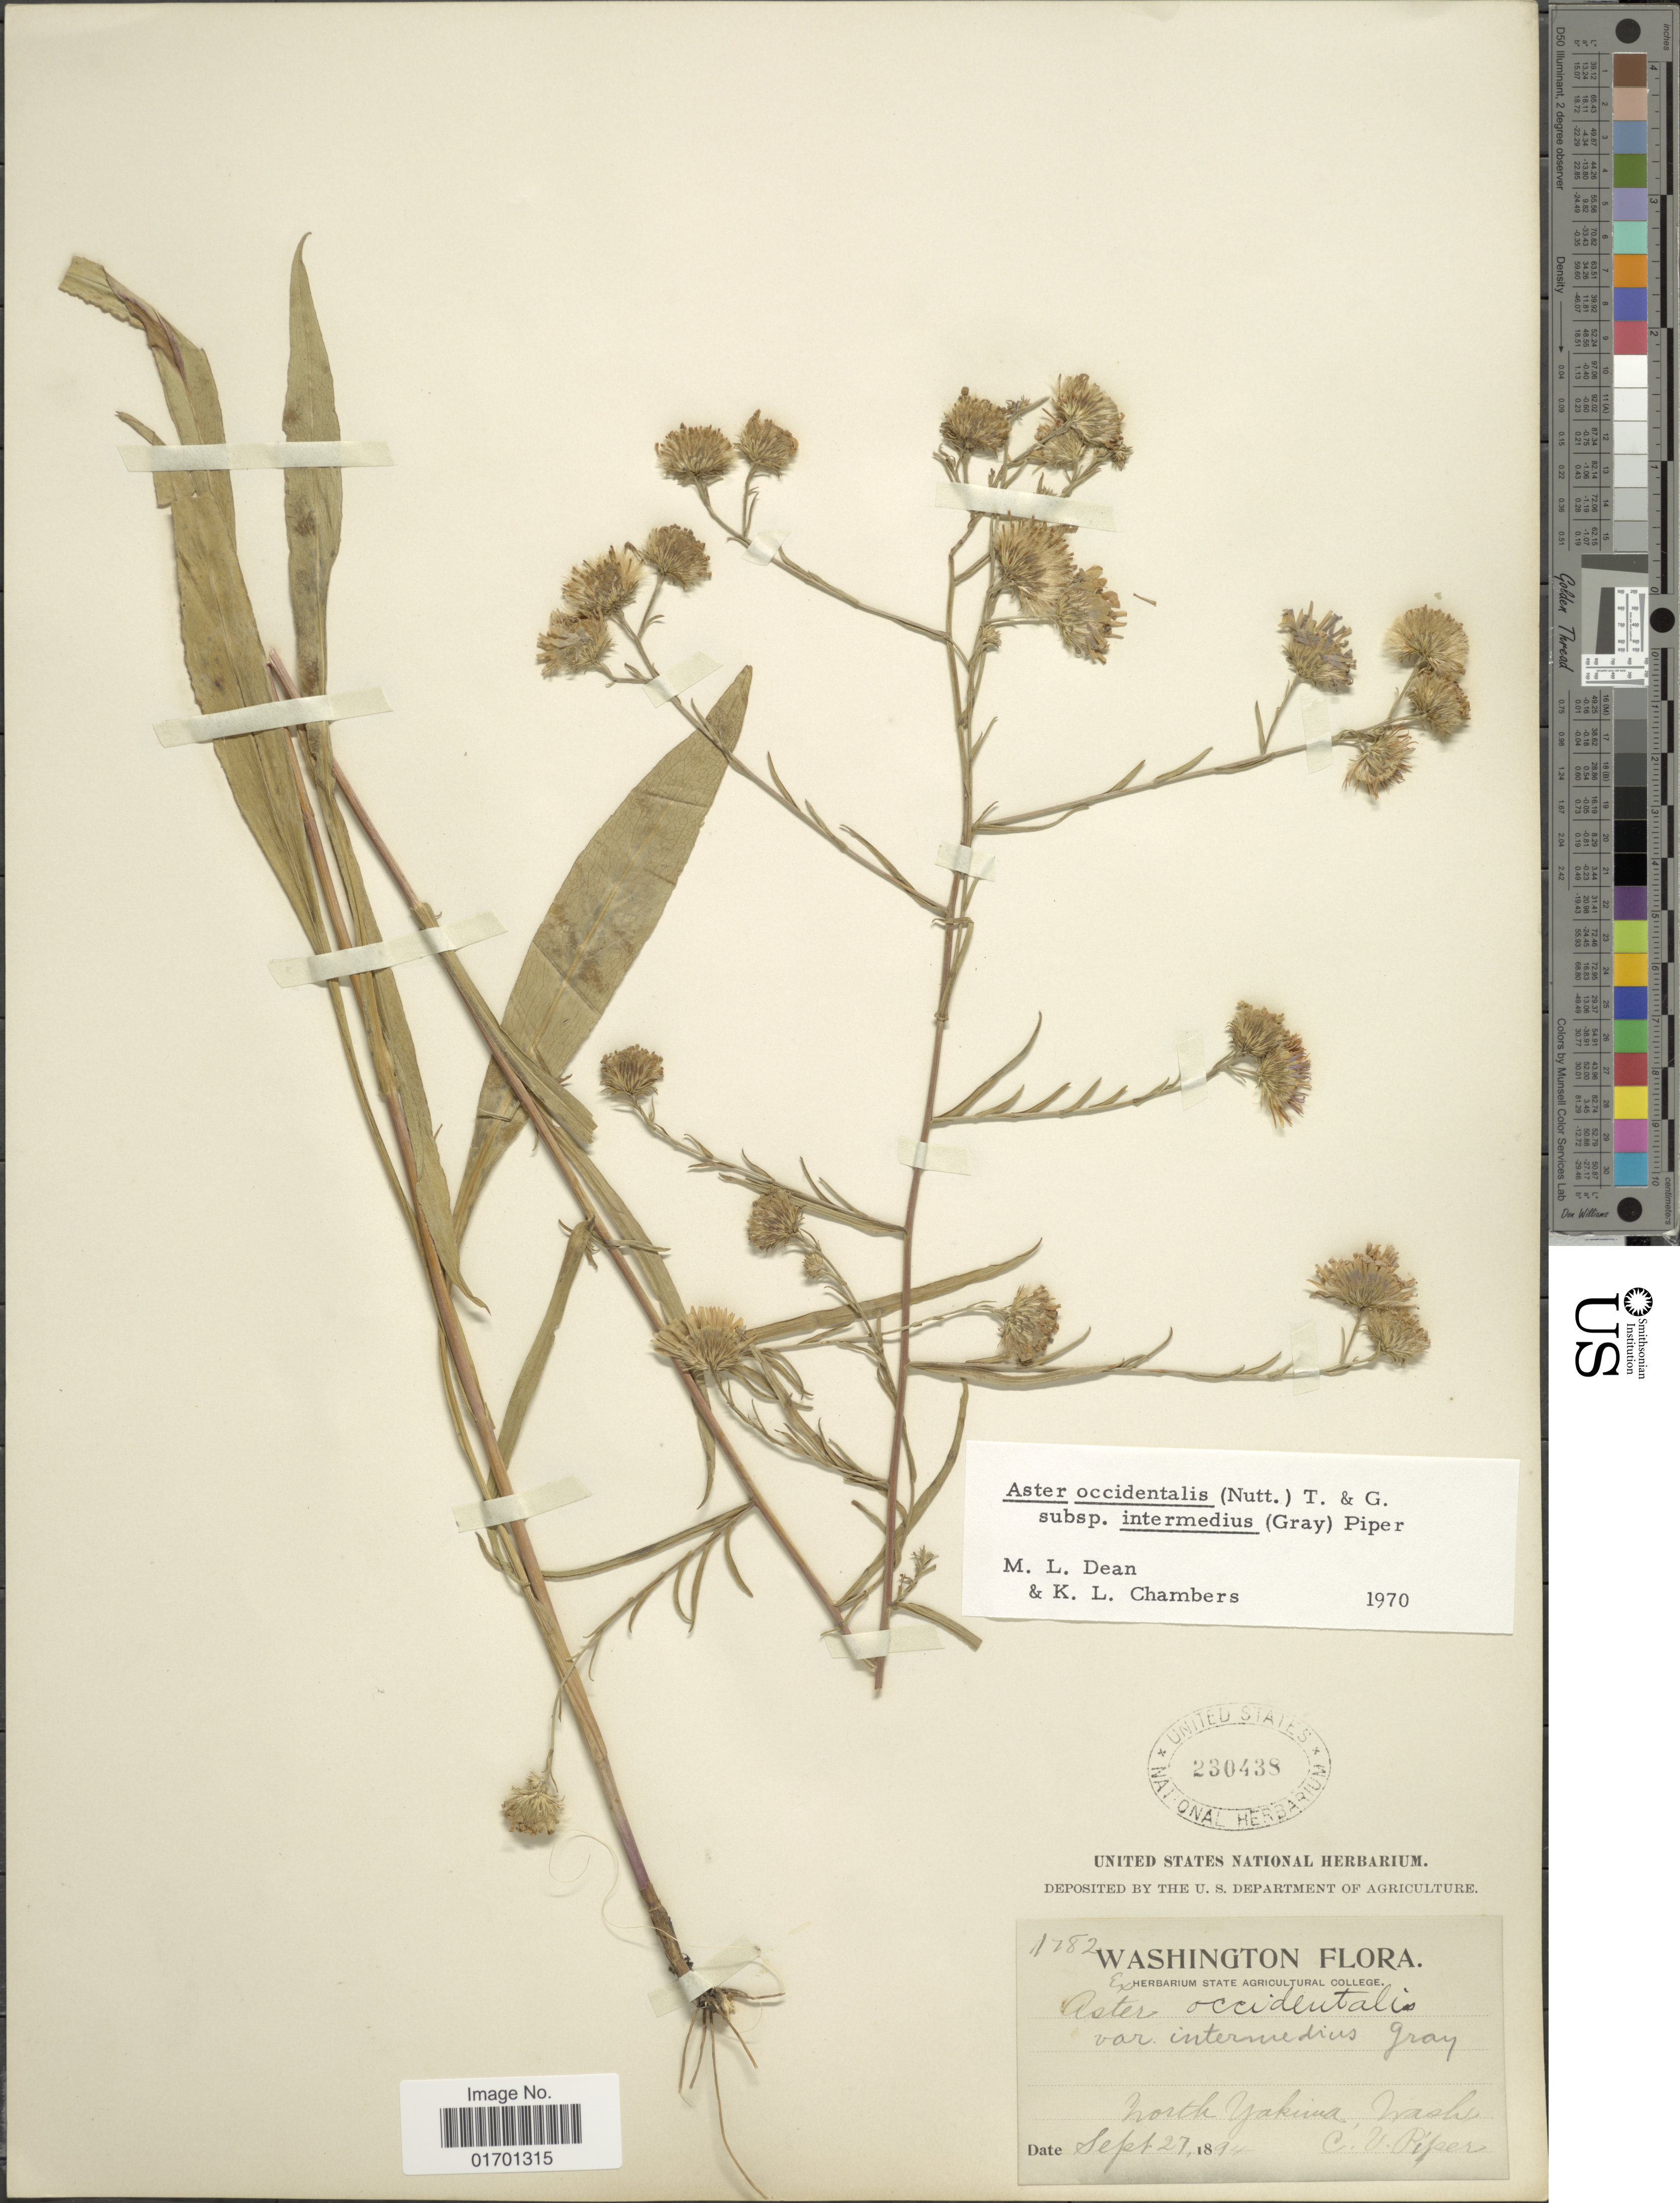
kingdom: Plantae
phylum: Tracheophyta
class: Magnoliopsida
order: Asterales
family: Asteraceae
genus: Symphyotrichum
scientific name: Symphyotrichum spathulatum var. intermedium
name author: (A. Gray) G.L. Nesom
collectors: C. V. Piper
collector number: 1782*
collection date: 1894-09-27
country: United States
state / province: Washington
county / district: Yakima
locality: North Yakima, Wash.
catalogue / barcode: US 230438